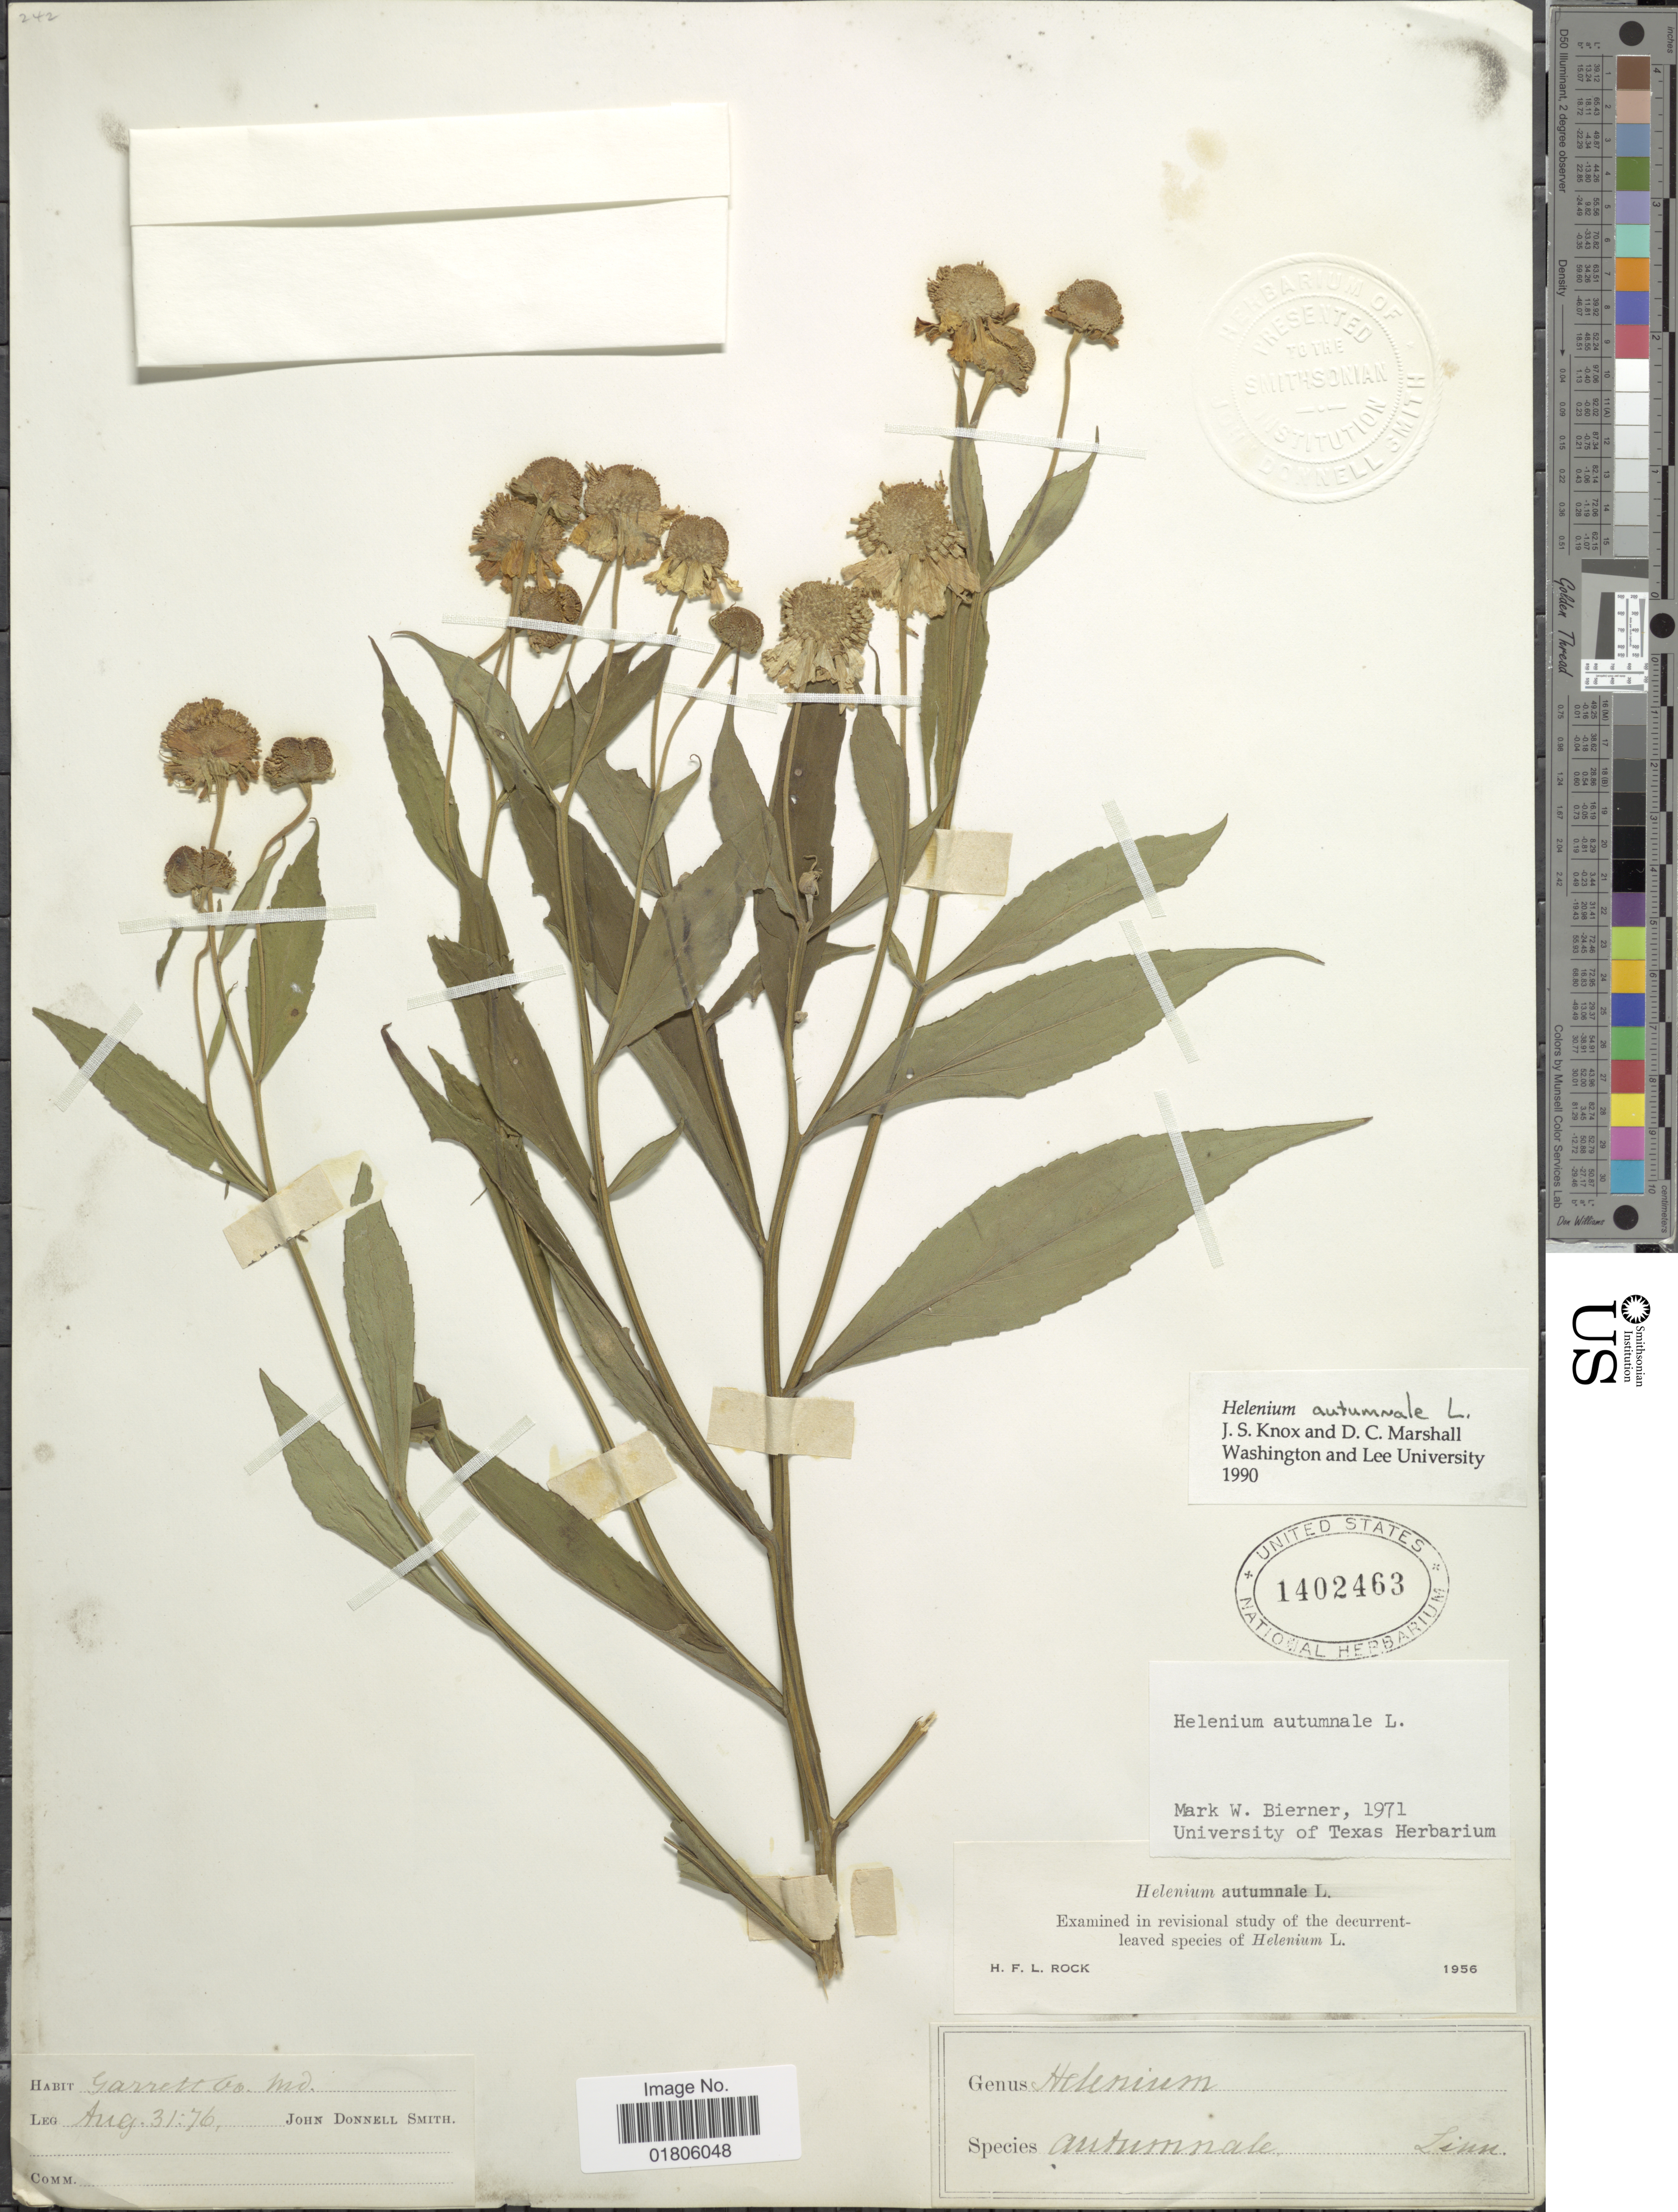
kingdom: Plantae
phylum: Tracheophyta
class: Magnoliopsida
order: Asterales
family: Asteraceae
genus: Helenium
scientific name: Helenium autumnale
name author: L.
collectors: J. Donnell Smith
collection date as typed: Transcribed d/m/y: 31/8/76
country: United States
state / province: Maryland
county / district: Garrett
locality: Garrett Co,.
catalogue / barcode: US 1402463